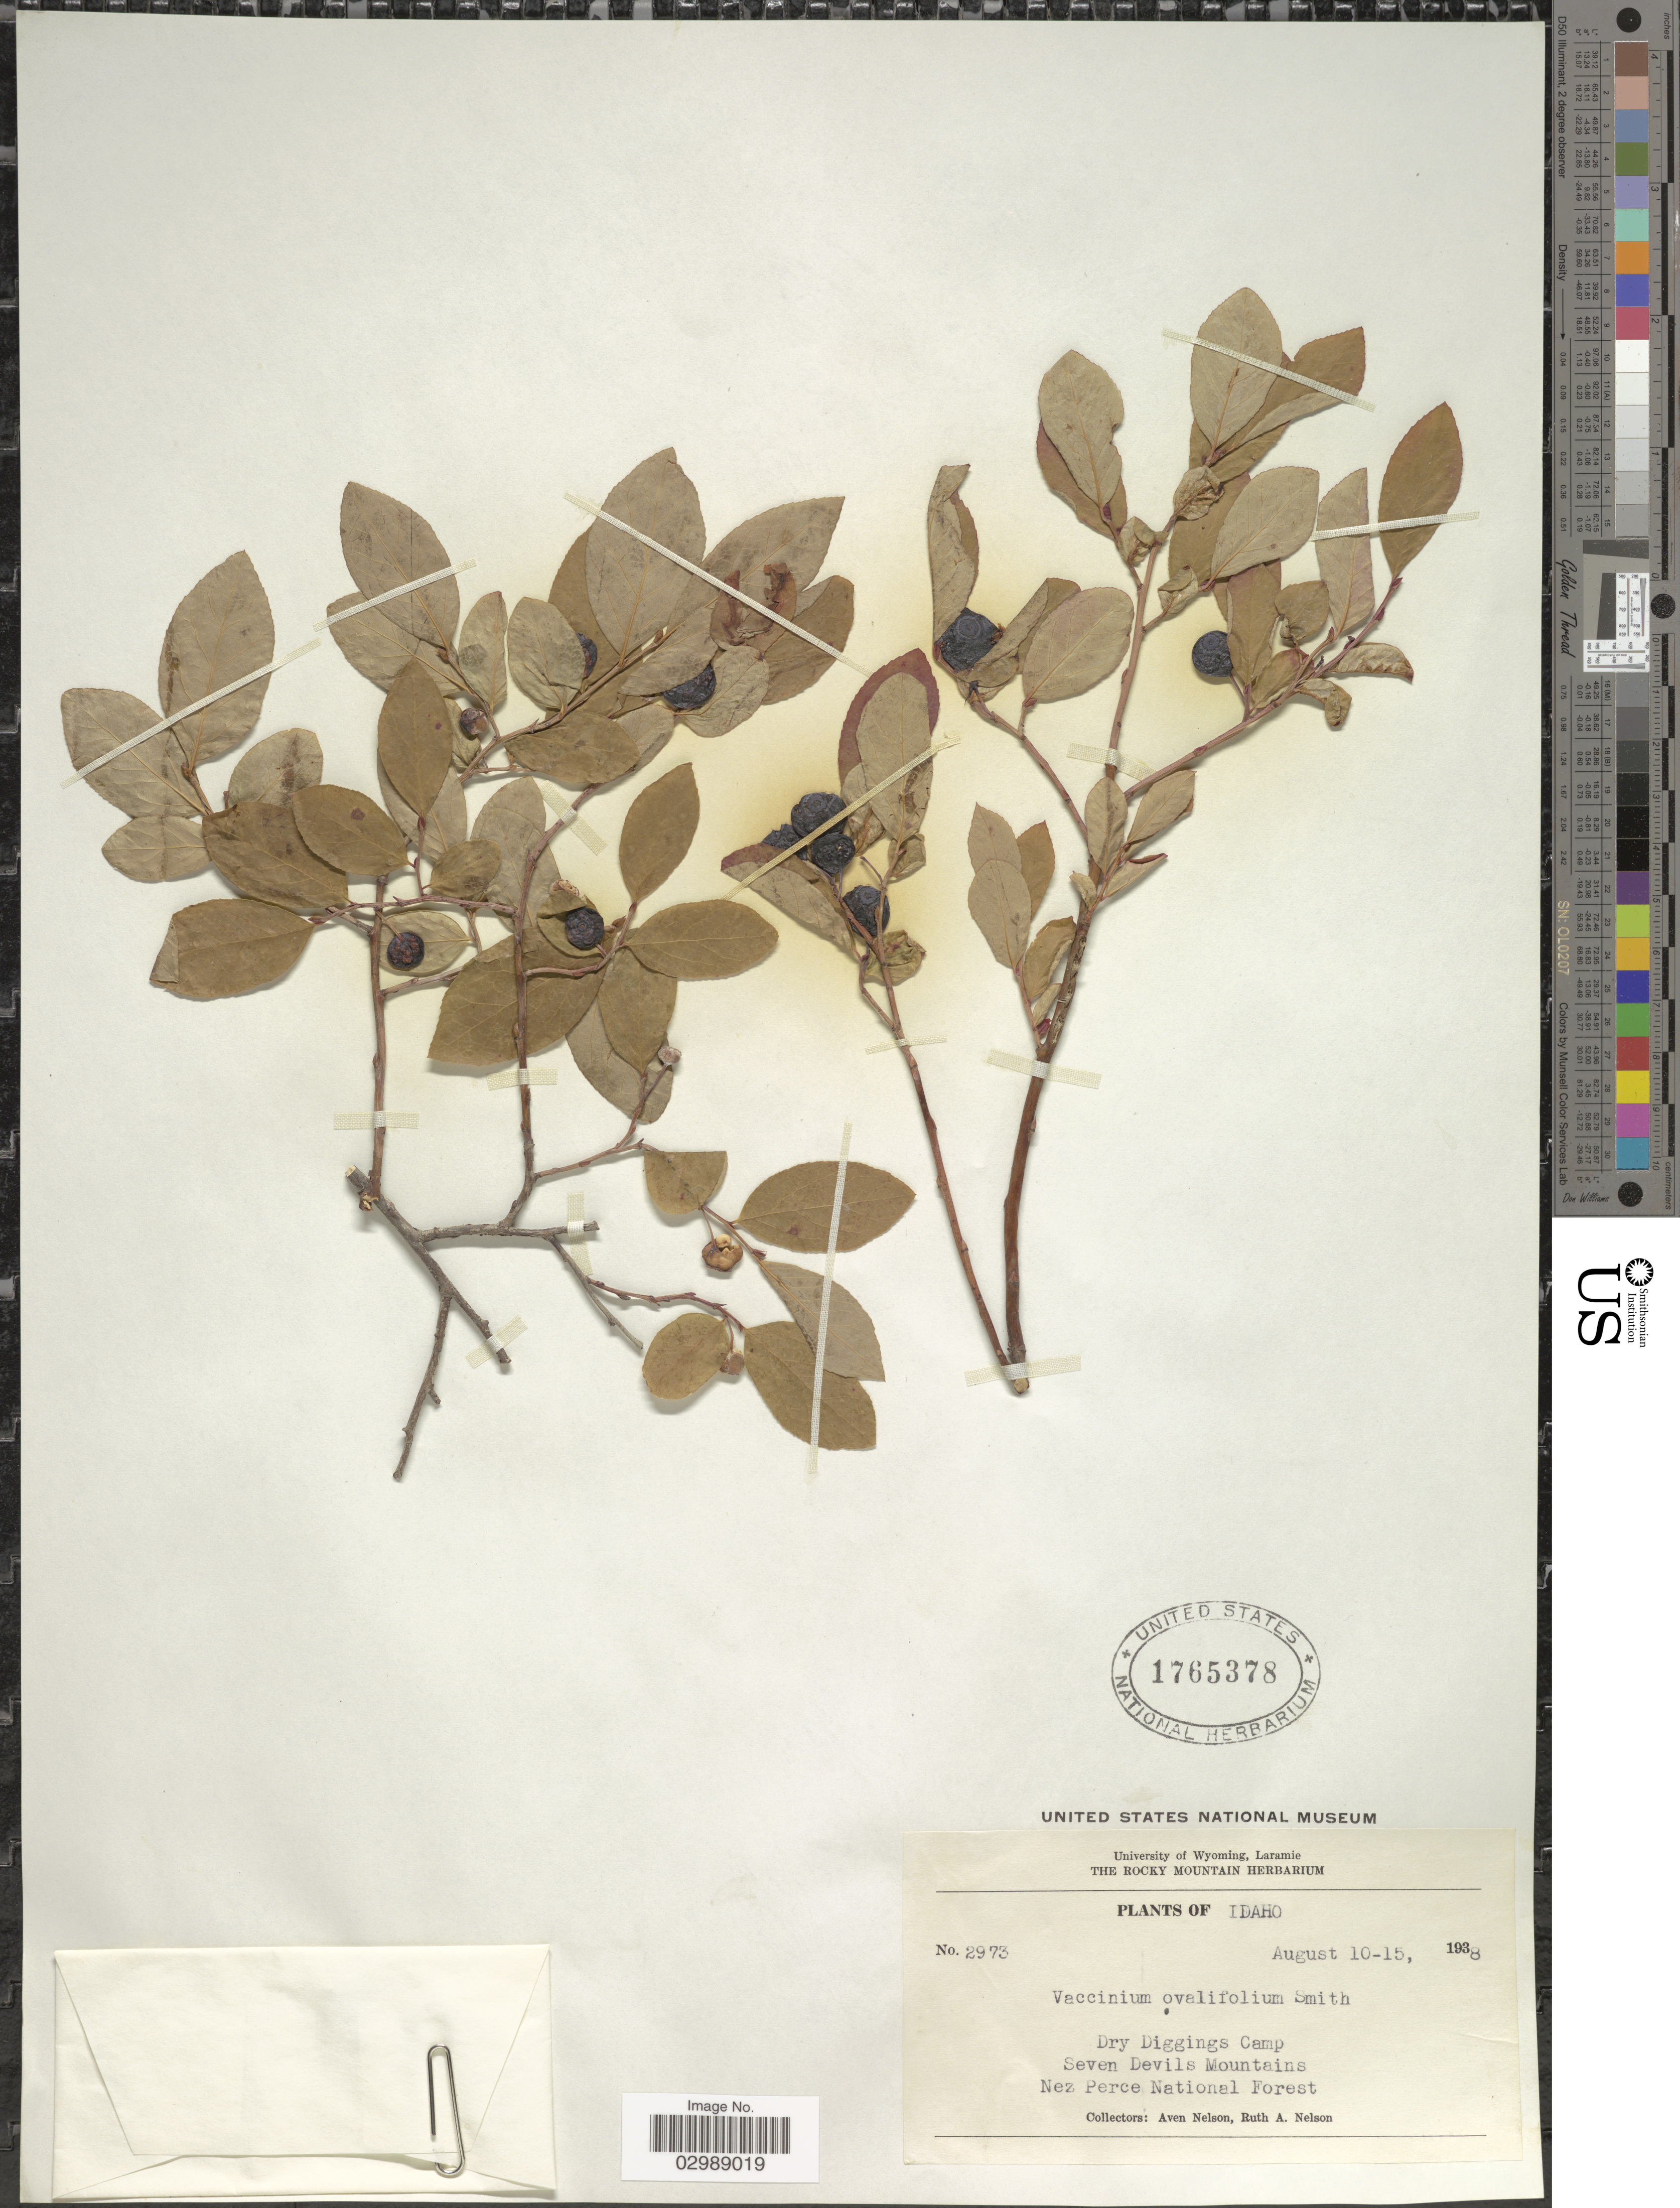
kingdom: Plantae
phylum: Tracheophyta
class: Magnoliopsida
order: Ericales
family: Ericaceae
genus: Vaccinium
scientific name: Vaccinium ovalifolium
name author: Sm.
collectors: A. Nelson & R. A. Nelson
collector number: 2973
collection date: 1938-08-10/1938-08-15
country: United States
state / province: Idaho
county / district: Idaho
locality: Dry Diggings Camp. Seven Devils Mountains. Nez Perce National Forest.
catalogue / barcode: US 1765378